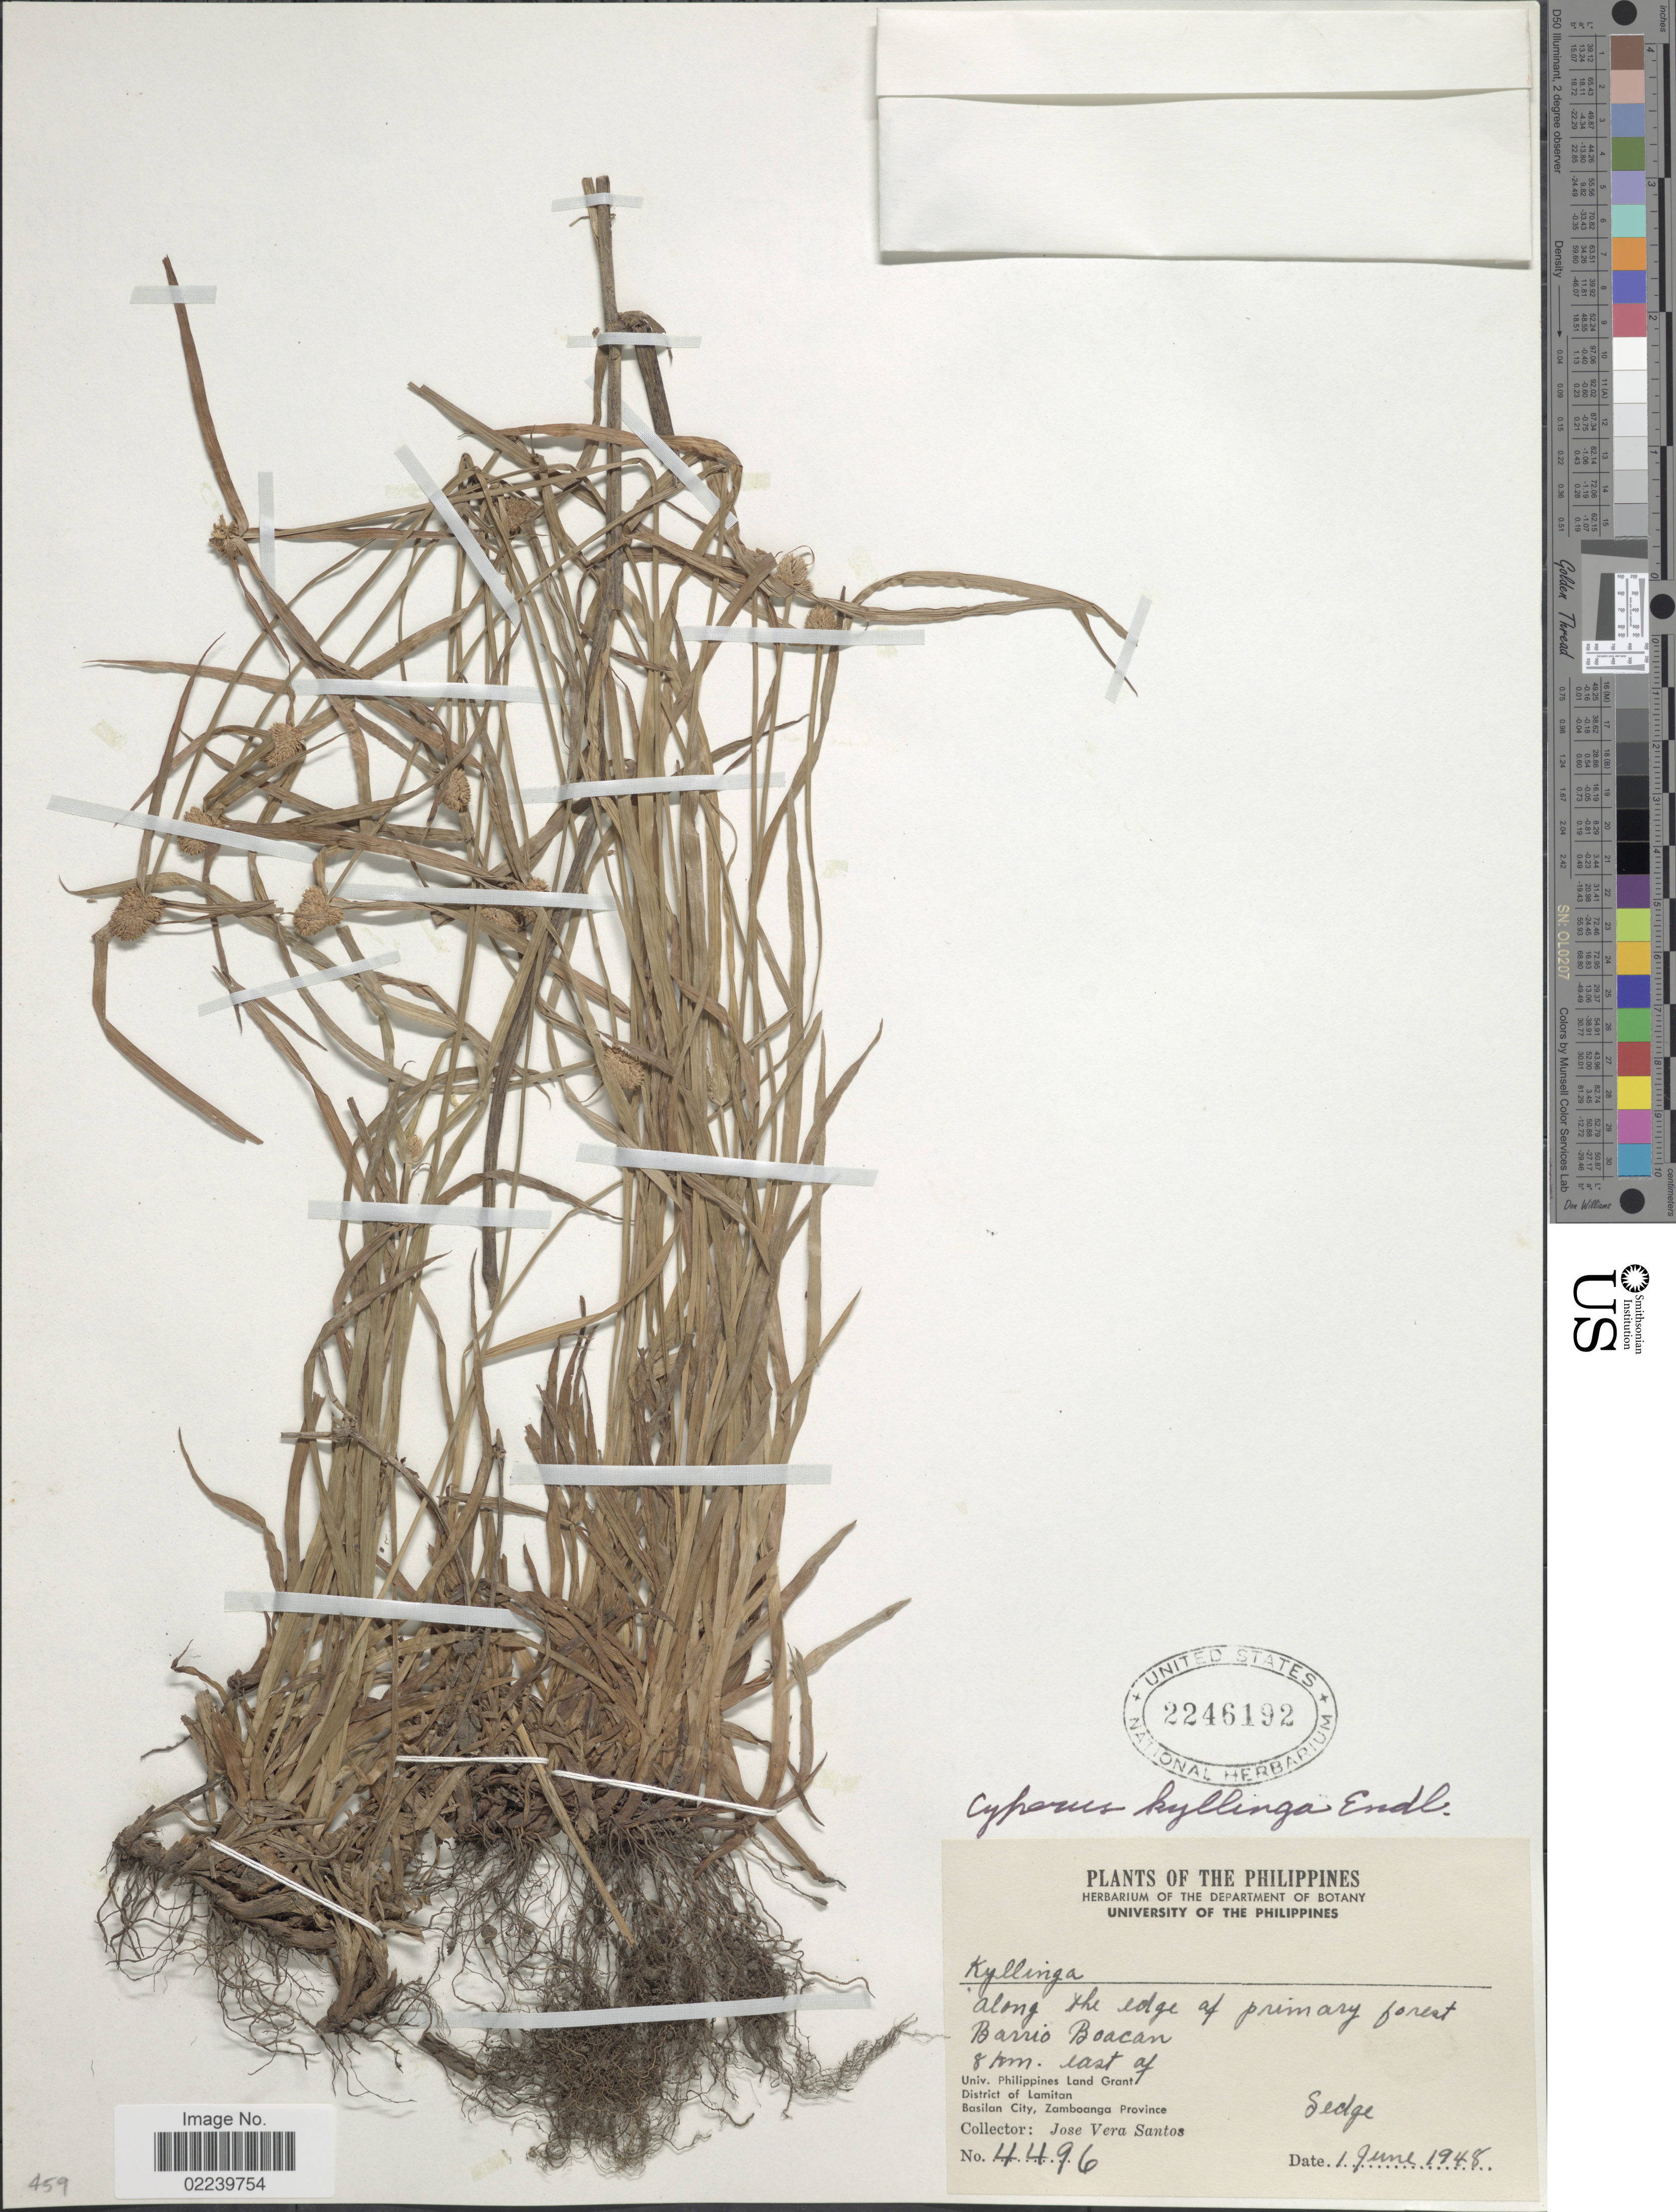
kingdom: Plantae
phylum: Tracheophyta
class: Liliopsida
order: Poales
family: Cyperaceae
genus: Cyperus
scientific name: Cyperus mindorensis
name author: (Steud.) Huygh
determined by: Strong, M. T., (US), Smithsonian Institution - National Museum of Natural History (UNITED STATES)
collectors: J. Santos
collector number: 4496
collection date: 1948-06-01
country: Philippines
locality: Along the edge of primary forest, Barrio Boacan, 8 km east of Univ. Philippines Land Grant, District of Lamitan, Basilan City, Zamboanga Province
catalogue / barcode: US 2246192